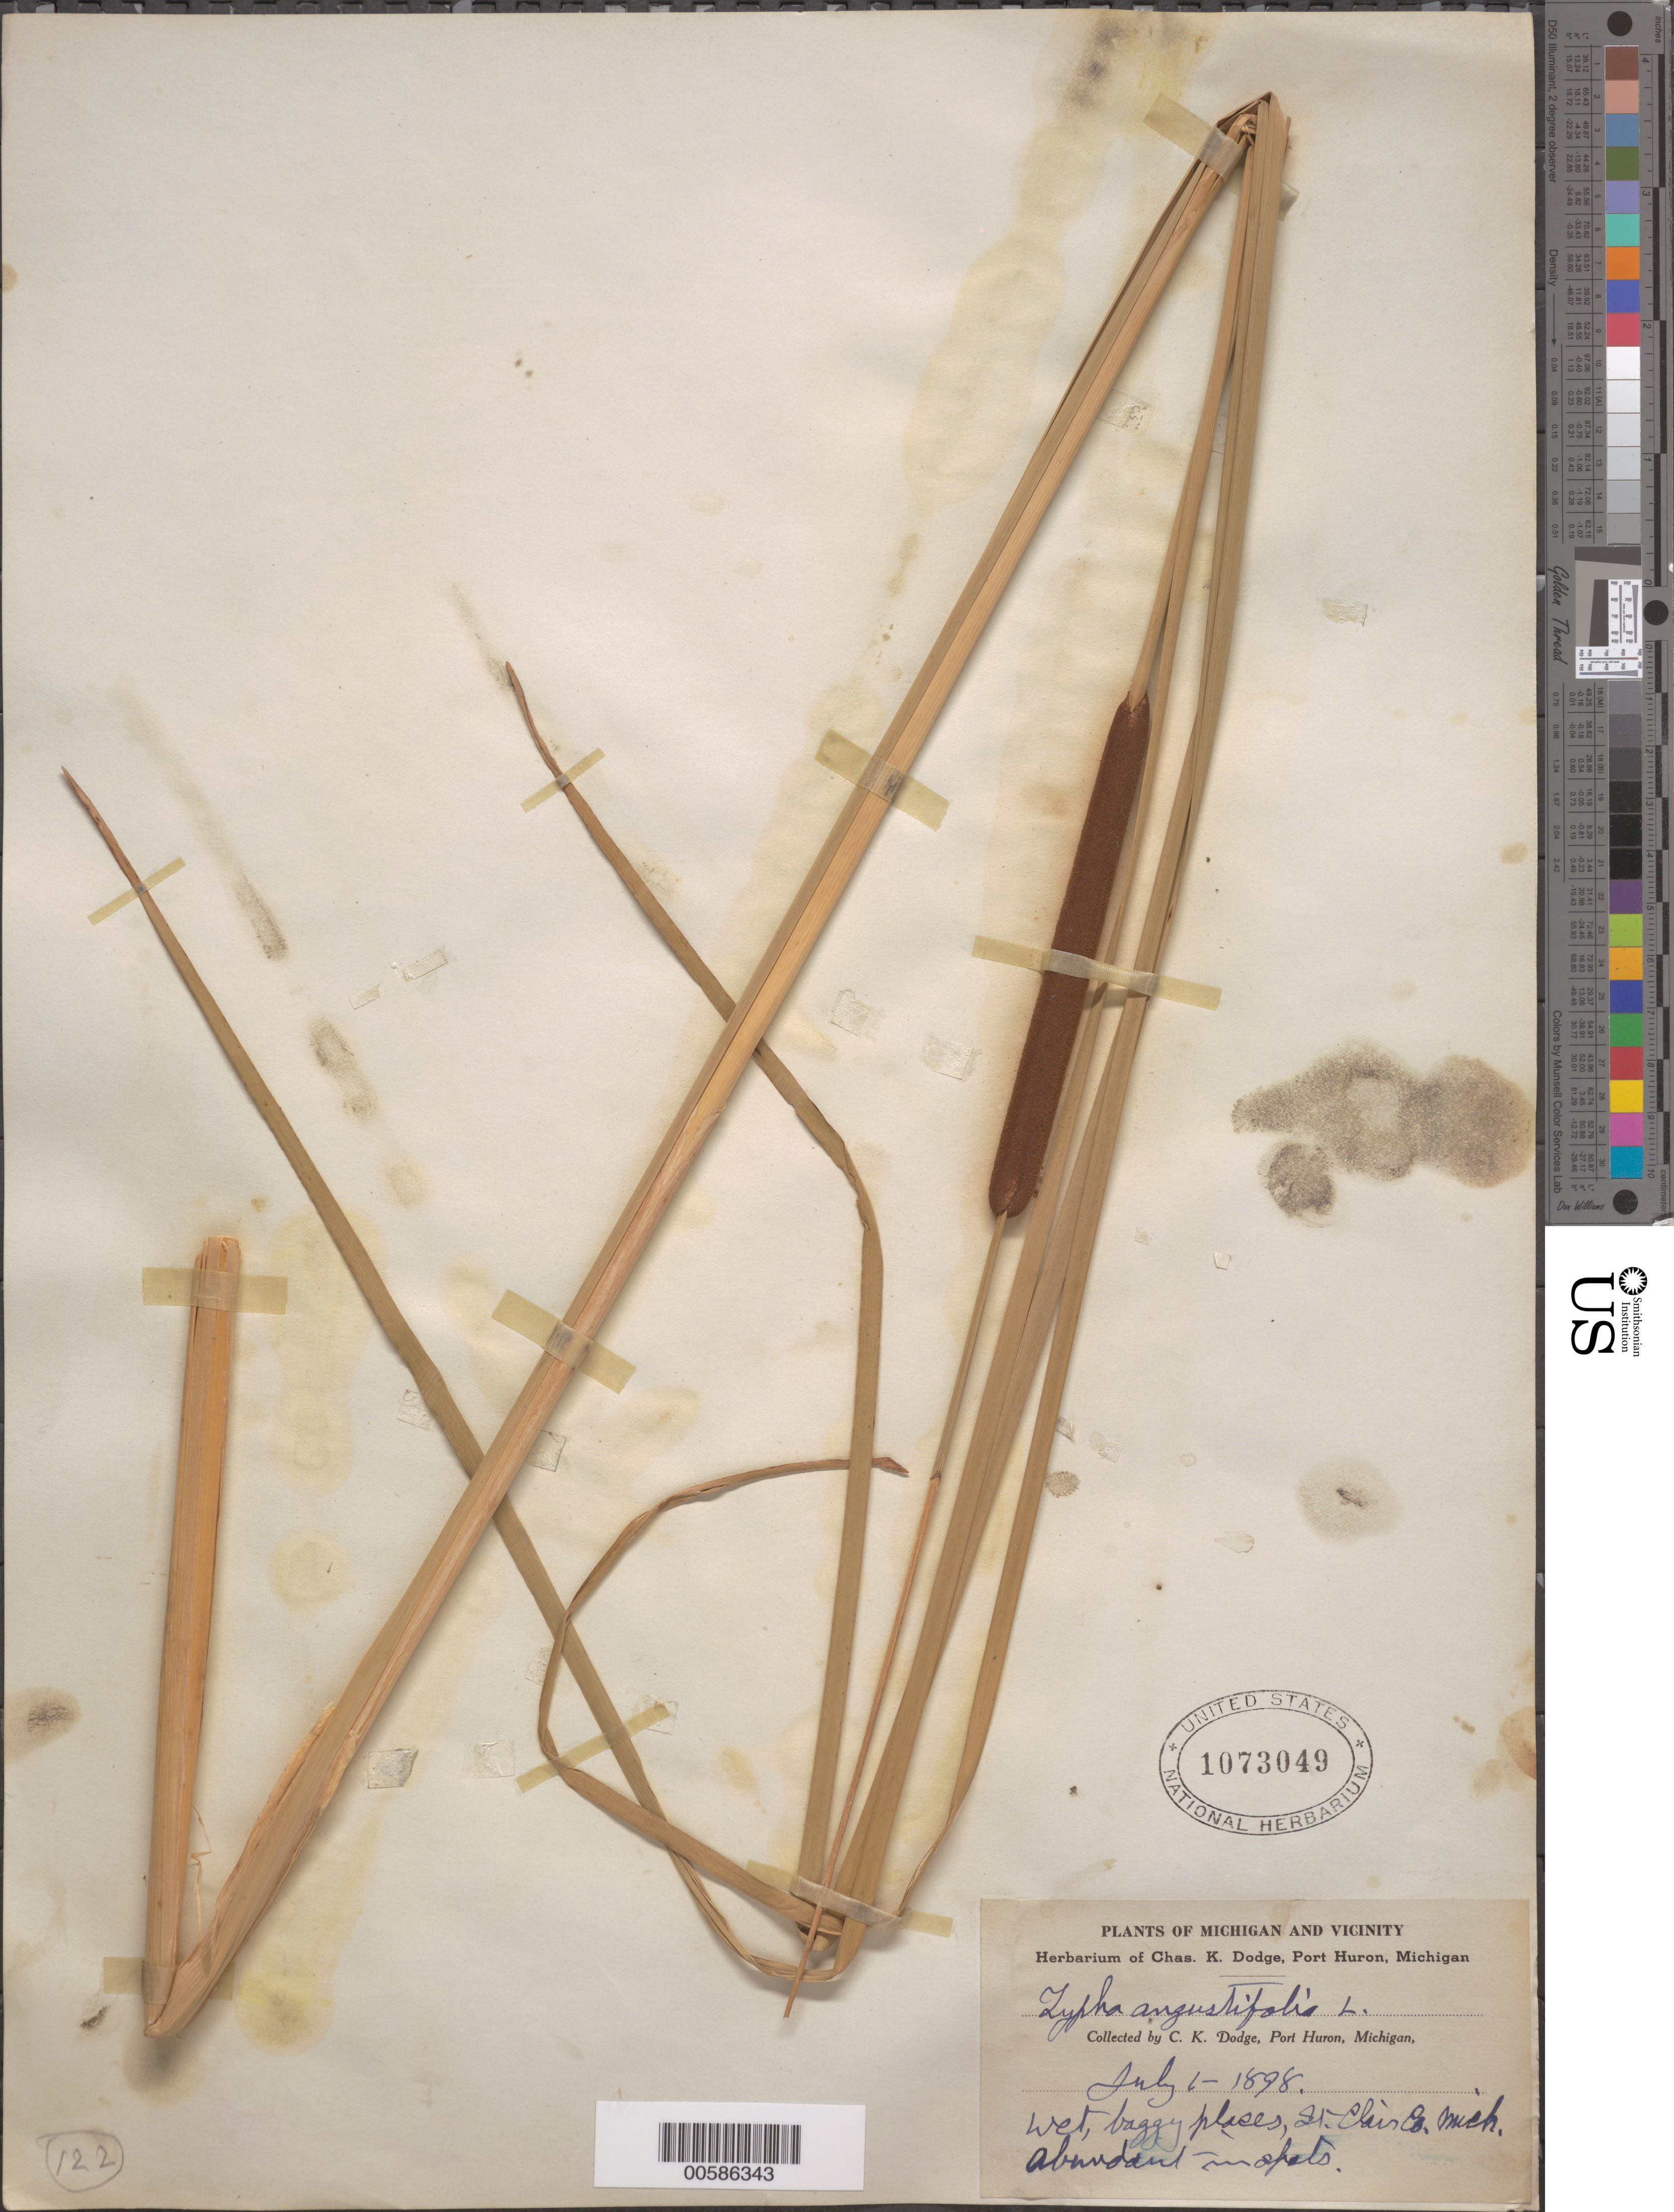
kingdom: Plantae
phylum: Tracheophyta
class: Liliopsida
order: Poales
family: Typhaceae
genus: Typha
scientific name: Typha angustifolia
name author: L.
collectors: C. K. Dodge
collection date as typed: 06 Jul 1898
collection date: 1898-07-06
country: United States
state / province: Michigan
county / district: Saint Clair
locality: Port Huron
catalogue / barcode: US 1073049